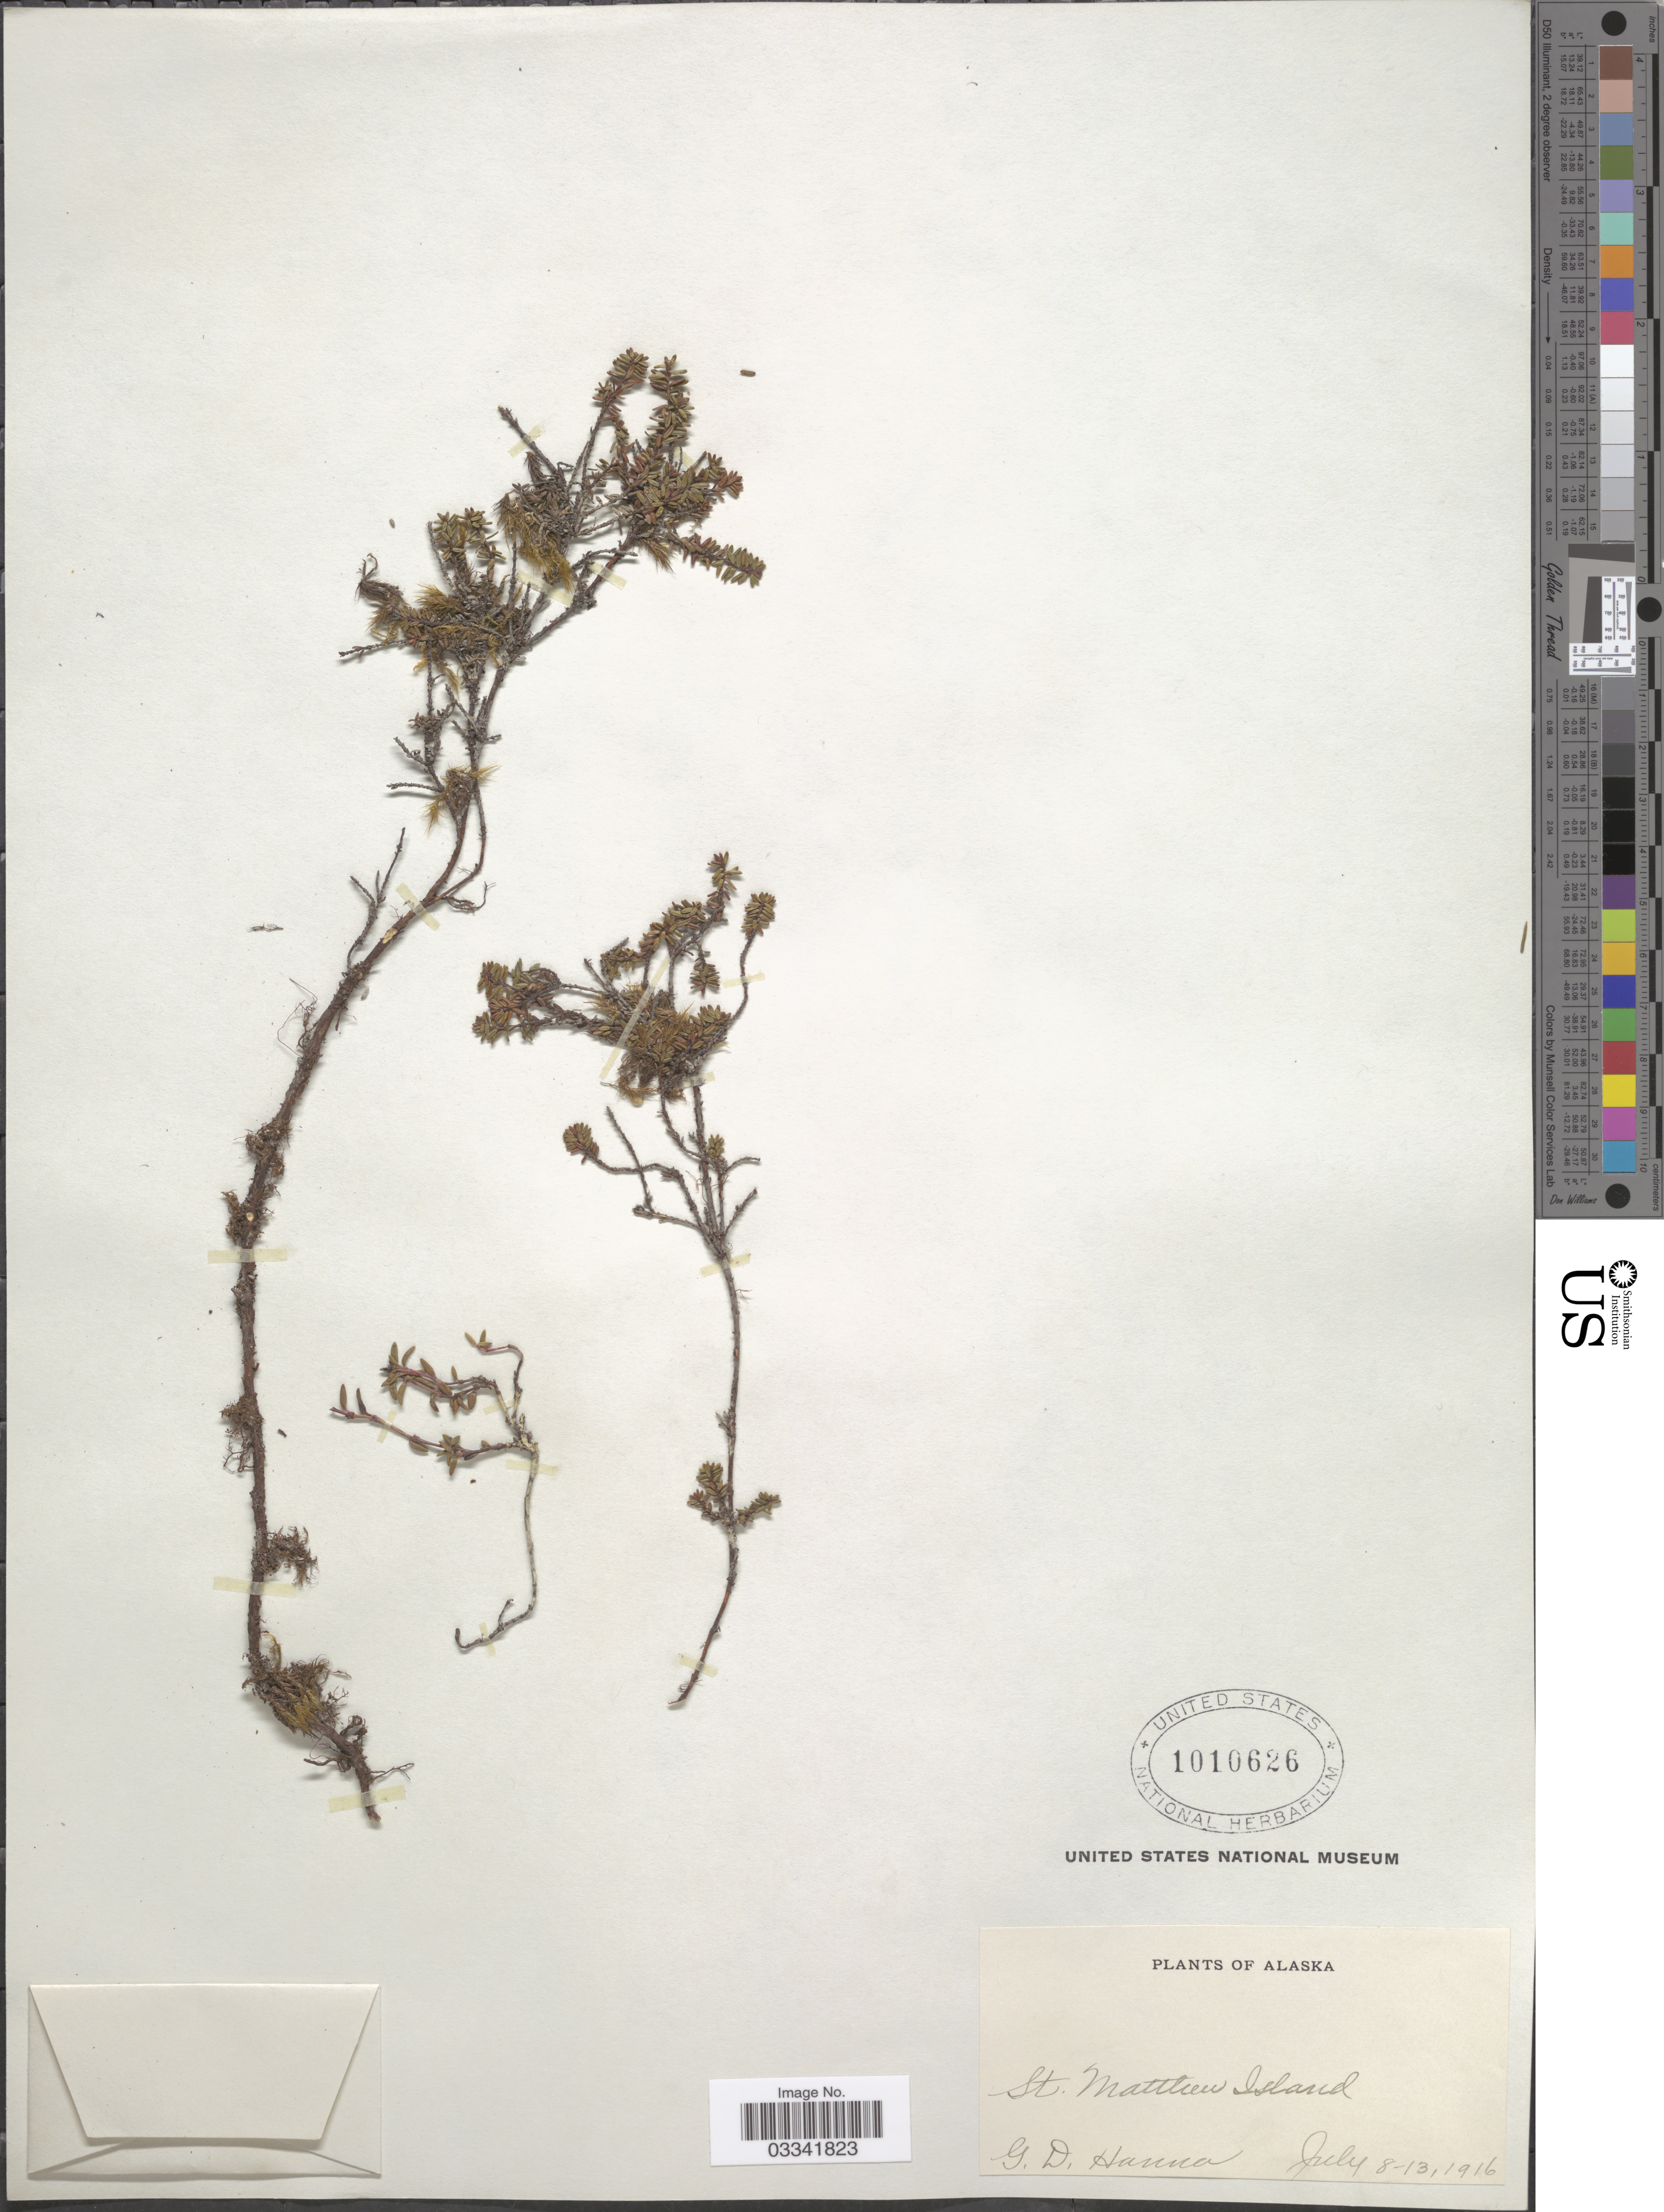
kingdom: Plantae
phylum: Tracheophyta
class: Magnoliopsida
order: Ericales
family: Ericaceae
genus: Empetrum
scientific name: Empetrum nigrum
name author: L.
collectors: G. D. Hanna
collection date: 1916-07-08/1916-07-13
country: United States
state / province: Alaska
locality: St. Matthew Island.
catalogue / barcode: US 1010626